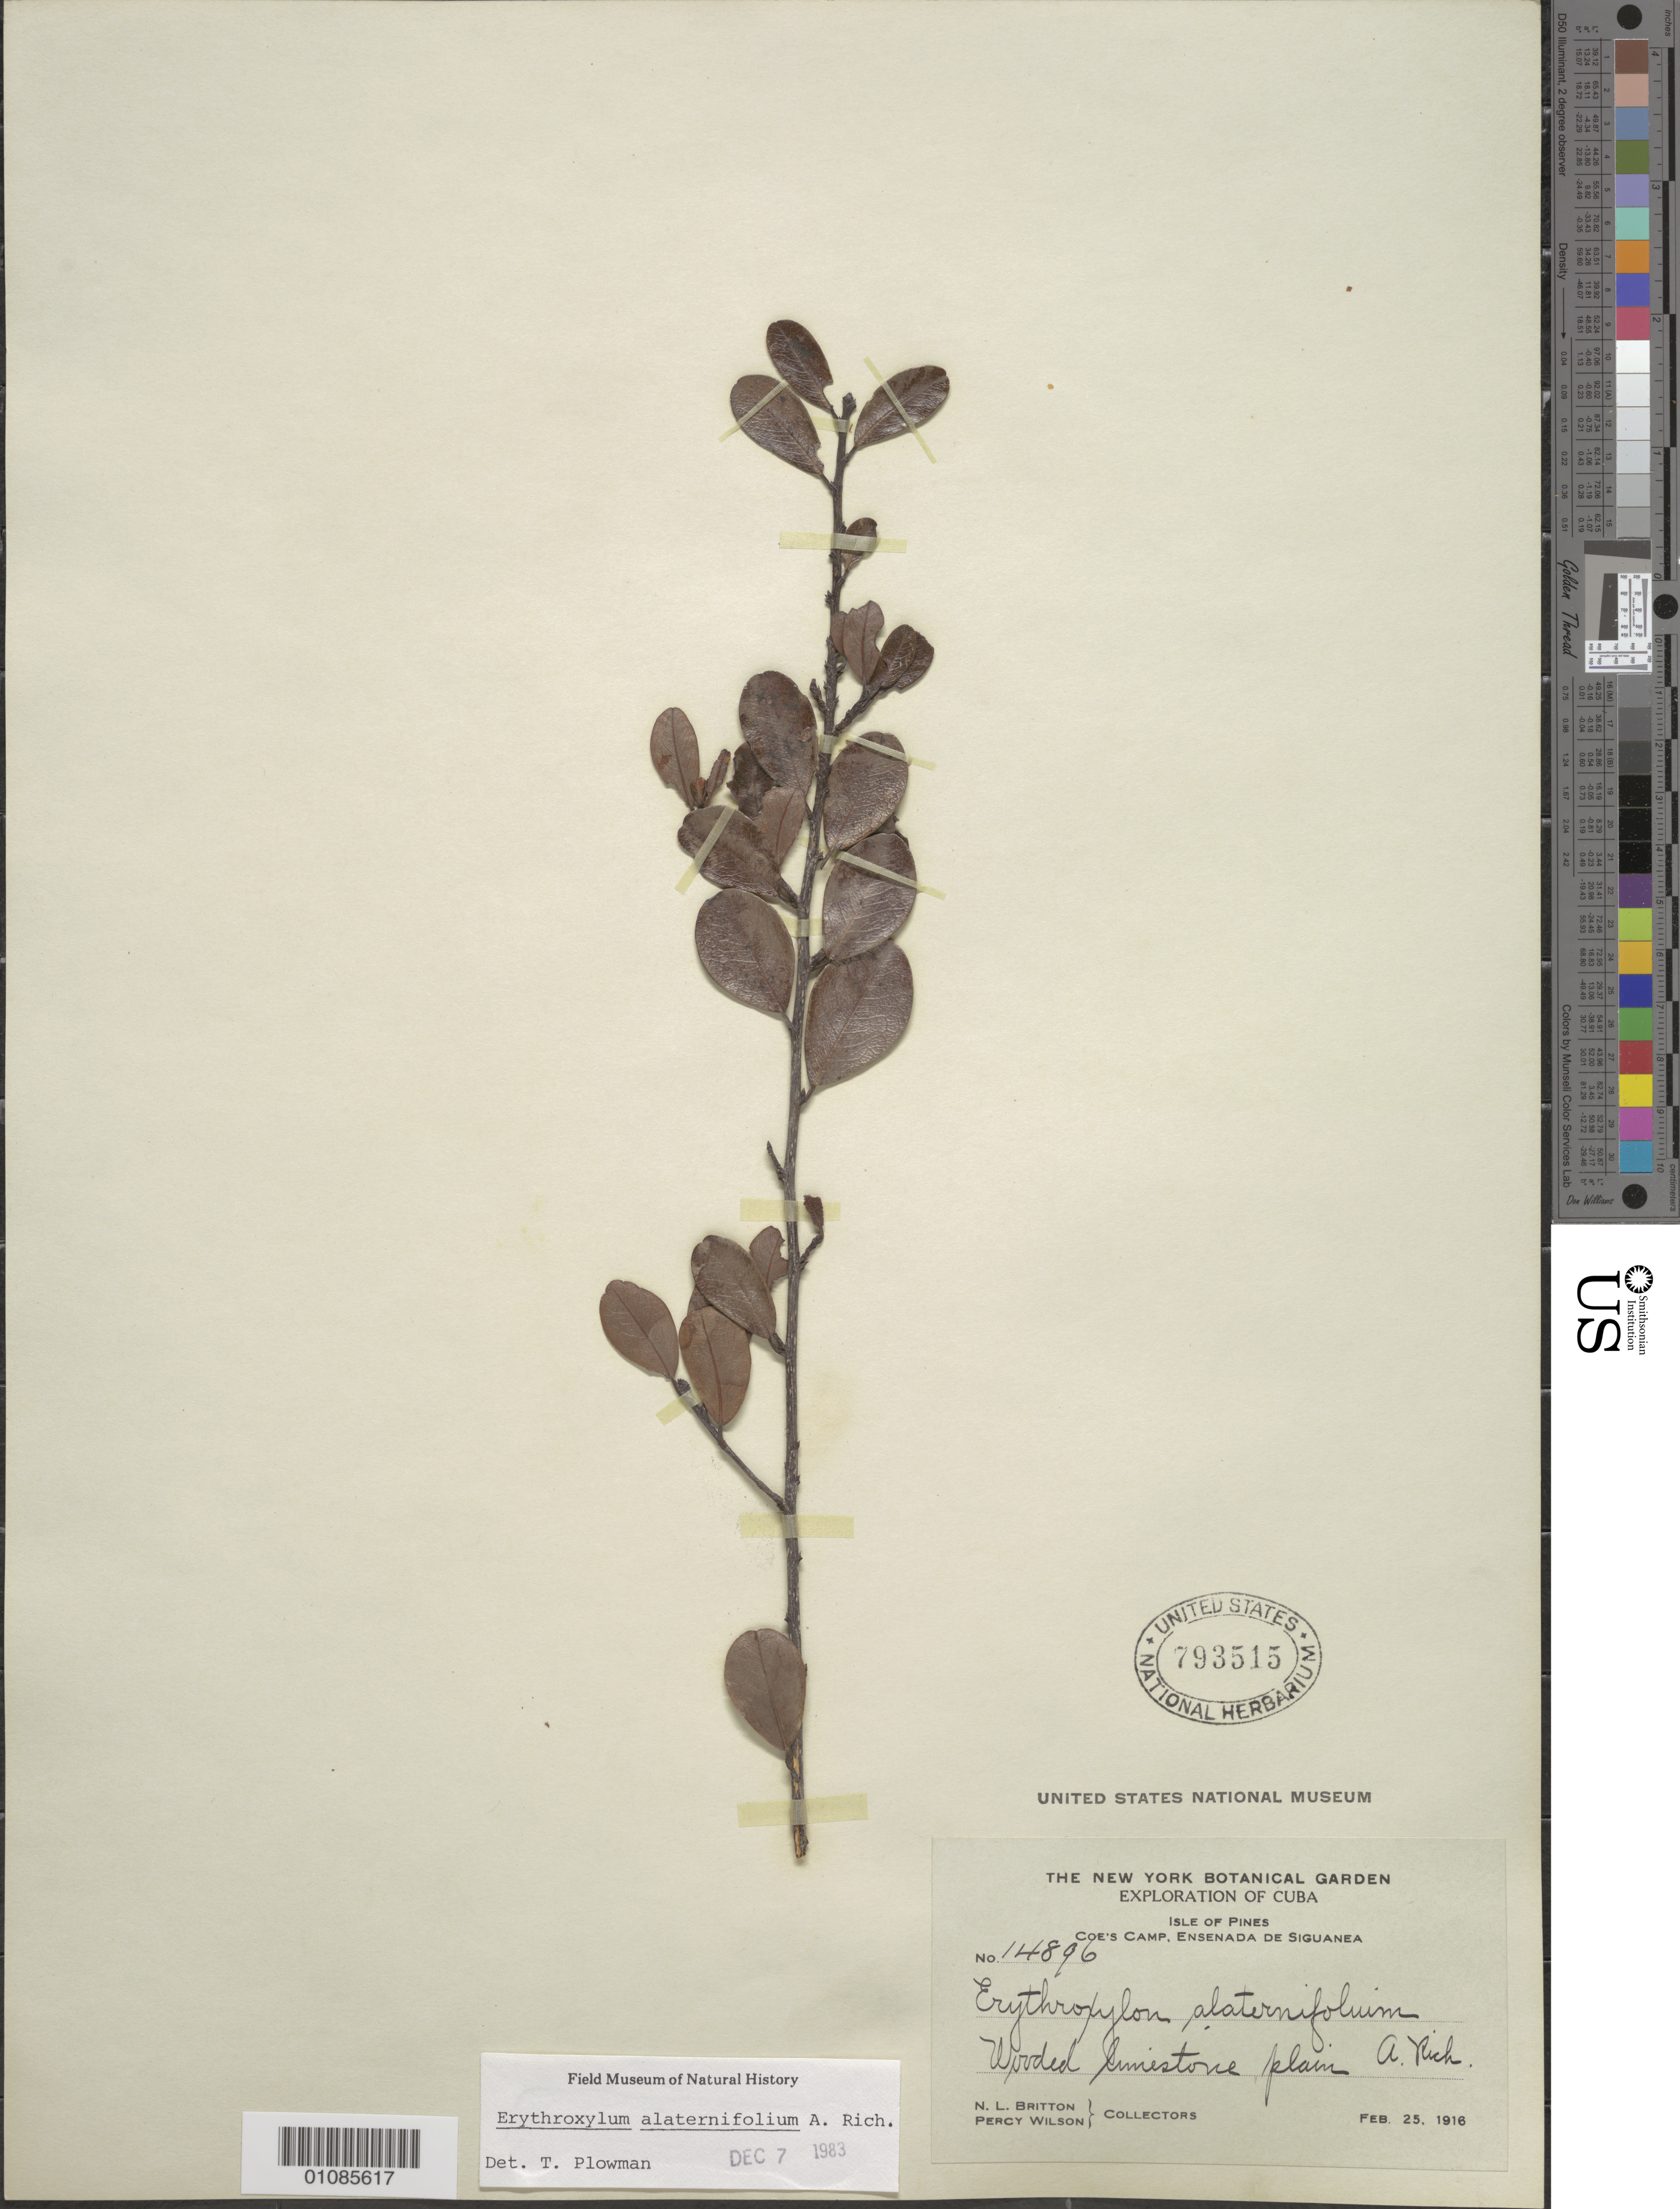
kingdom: Plantae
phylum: Tracheophyta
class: Magnoliopsida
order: Malpighiales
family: Erythroxylaceae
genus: Erythroxylum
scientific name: Erythroxylum alaternifolium var. alaternifolium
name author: A. Rich.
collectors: N. Britton & P. Wilson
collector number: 14896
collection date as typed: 25 Feb 1918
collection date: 1918-02-25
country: Cuba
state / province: Isla de La Juventud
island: Isla de la Juventud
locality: Isle of Pines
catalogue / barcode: US 793515